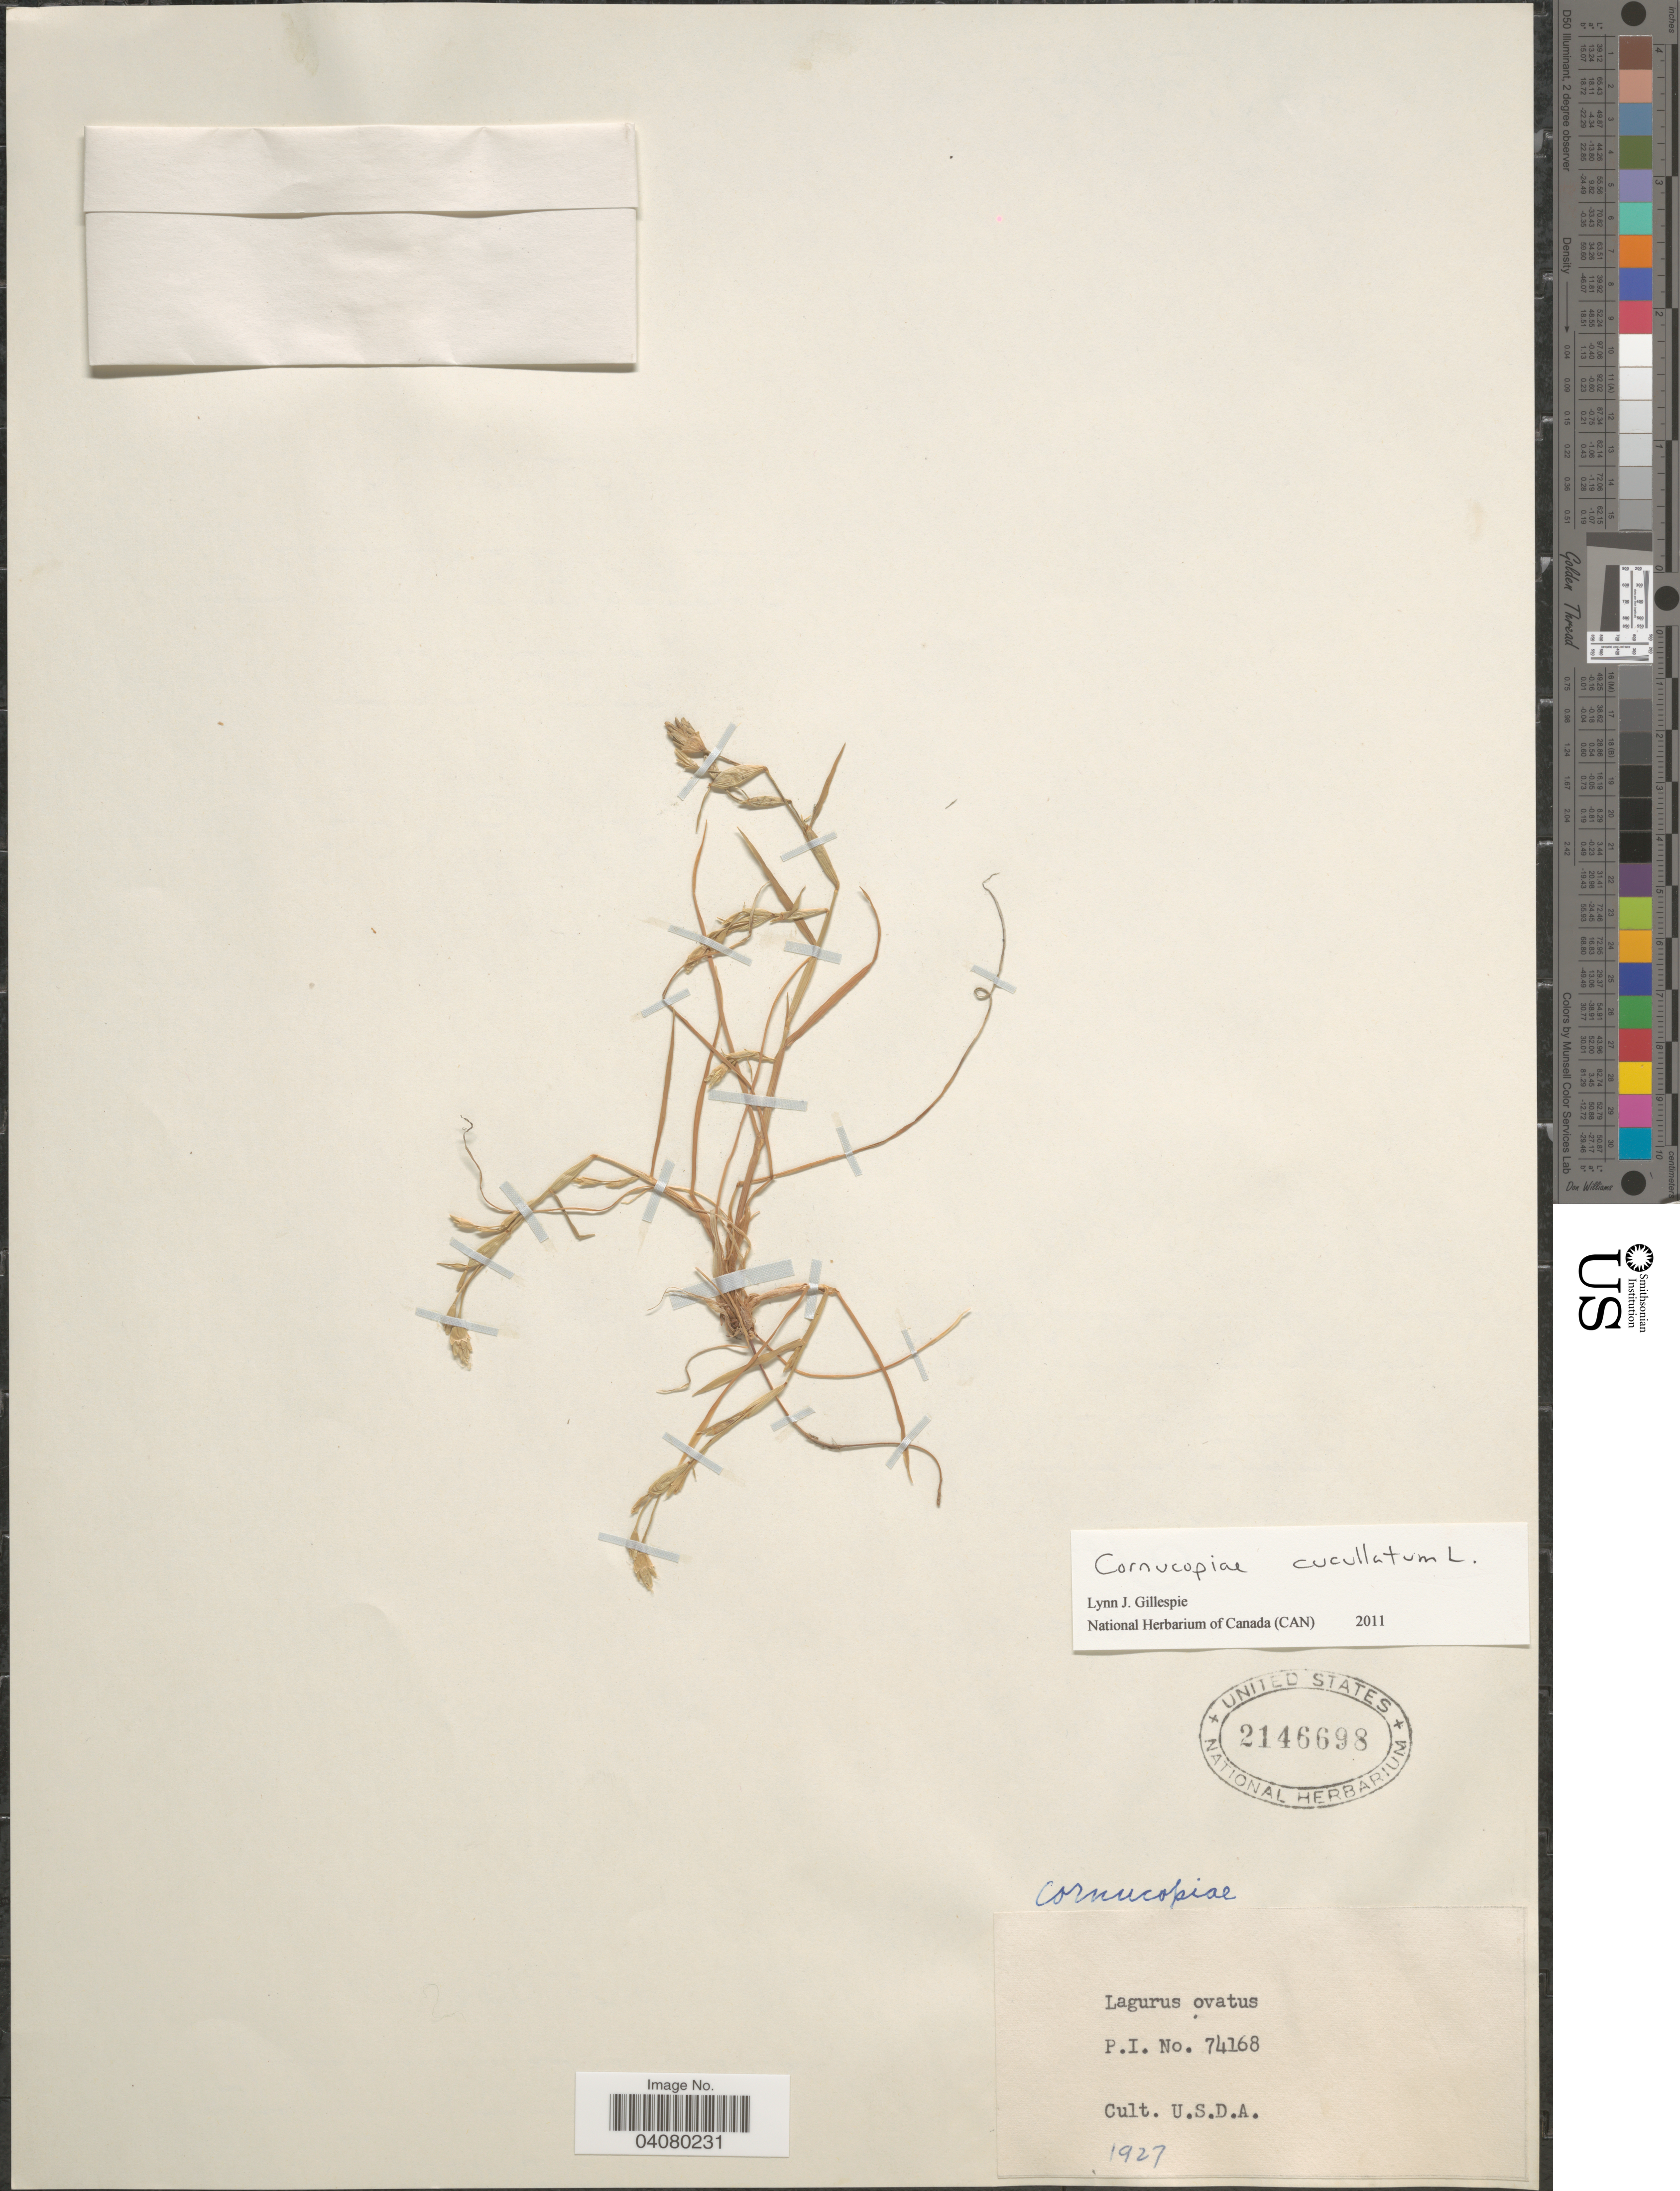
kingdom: Plantae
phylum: Tracheophyta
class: Liliopsida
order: Poales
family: Poaceae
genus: Cornucopiae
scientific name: Cornucopiae cucullatum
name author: L.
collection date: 1927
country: United States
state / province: District of Columbia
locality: U.S.D.A.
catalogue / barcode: US 2146698